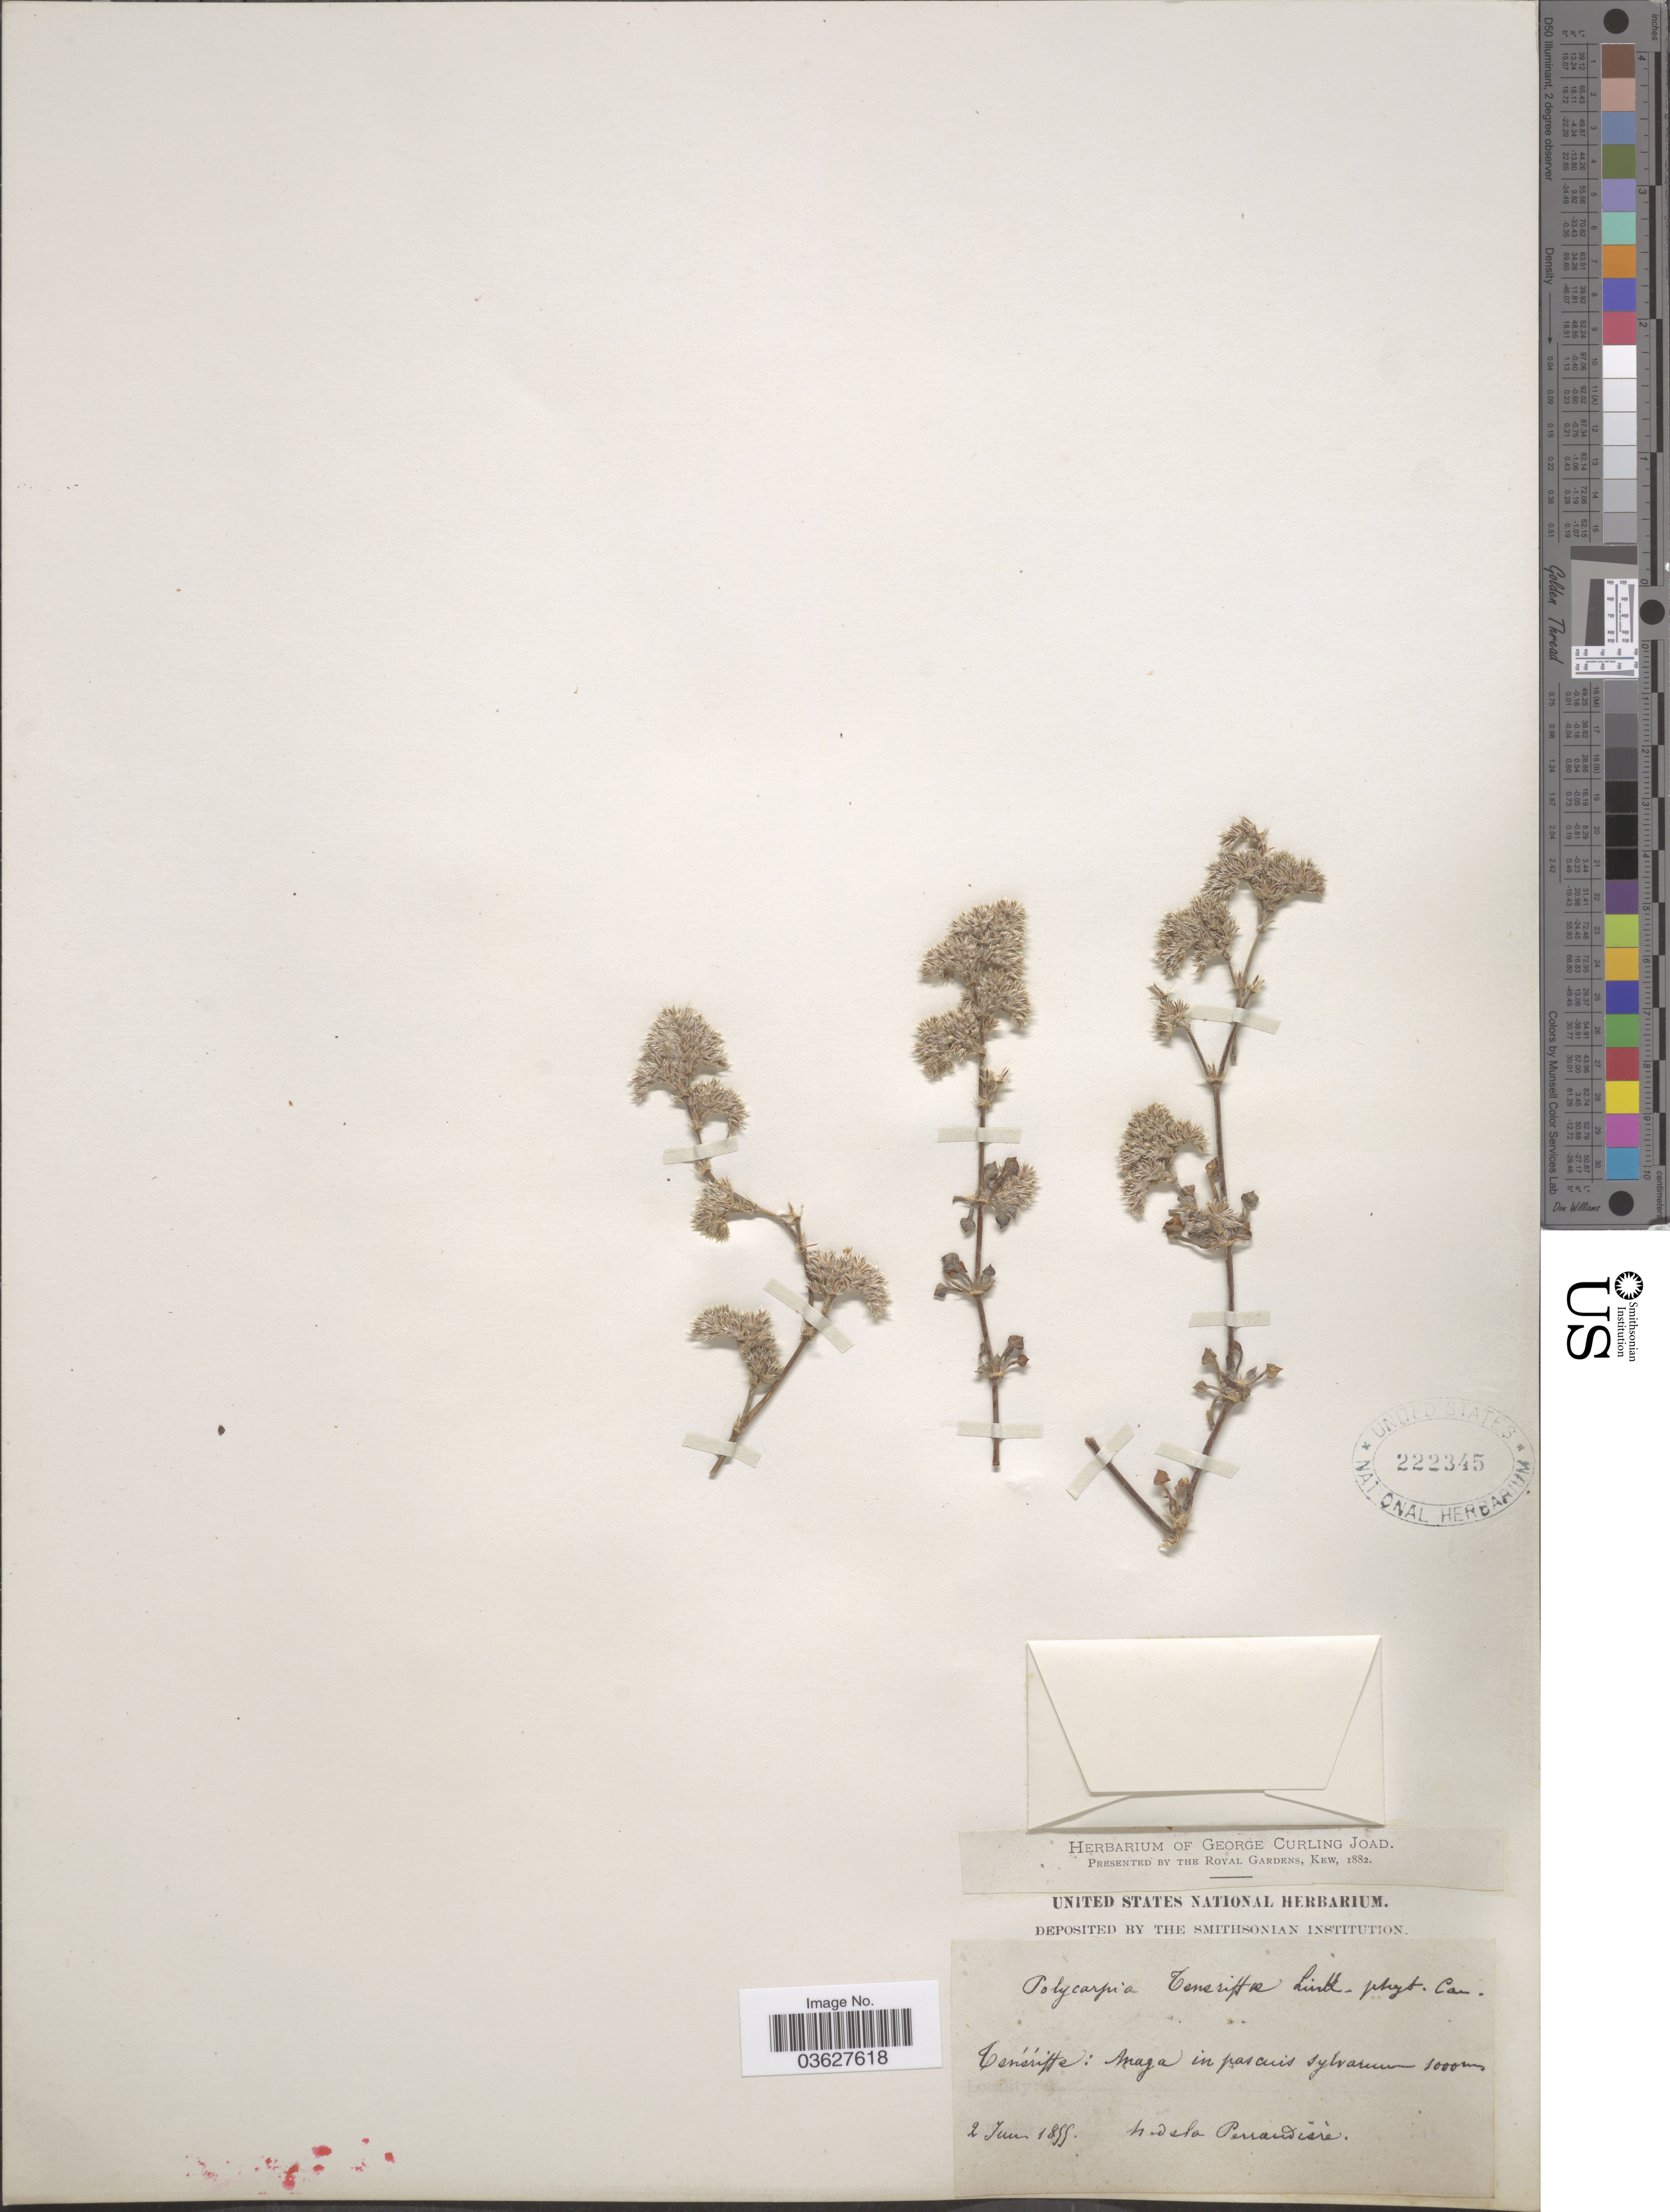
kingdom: Plantae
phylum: Tracheophyta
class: Magnoliopsida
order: Caryophyllales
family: Caryophyllaceae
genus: Polycarpaea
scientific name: Polycarpaea teneriffae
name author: Lam.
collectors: H. de la Perraudière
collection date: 1855-06-02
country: Spain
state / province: Canarias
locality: Teneriffe: Anaga in pascuis sylvarum.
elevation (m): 1000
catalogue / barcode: US 222345